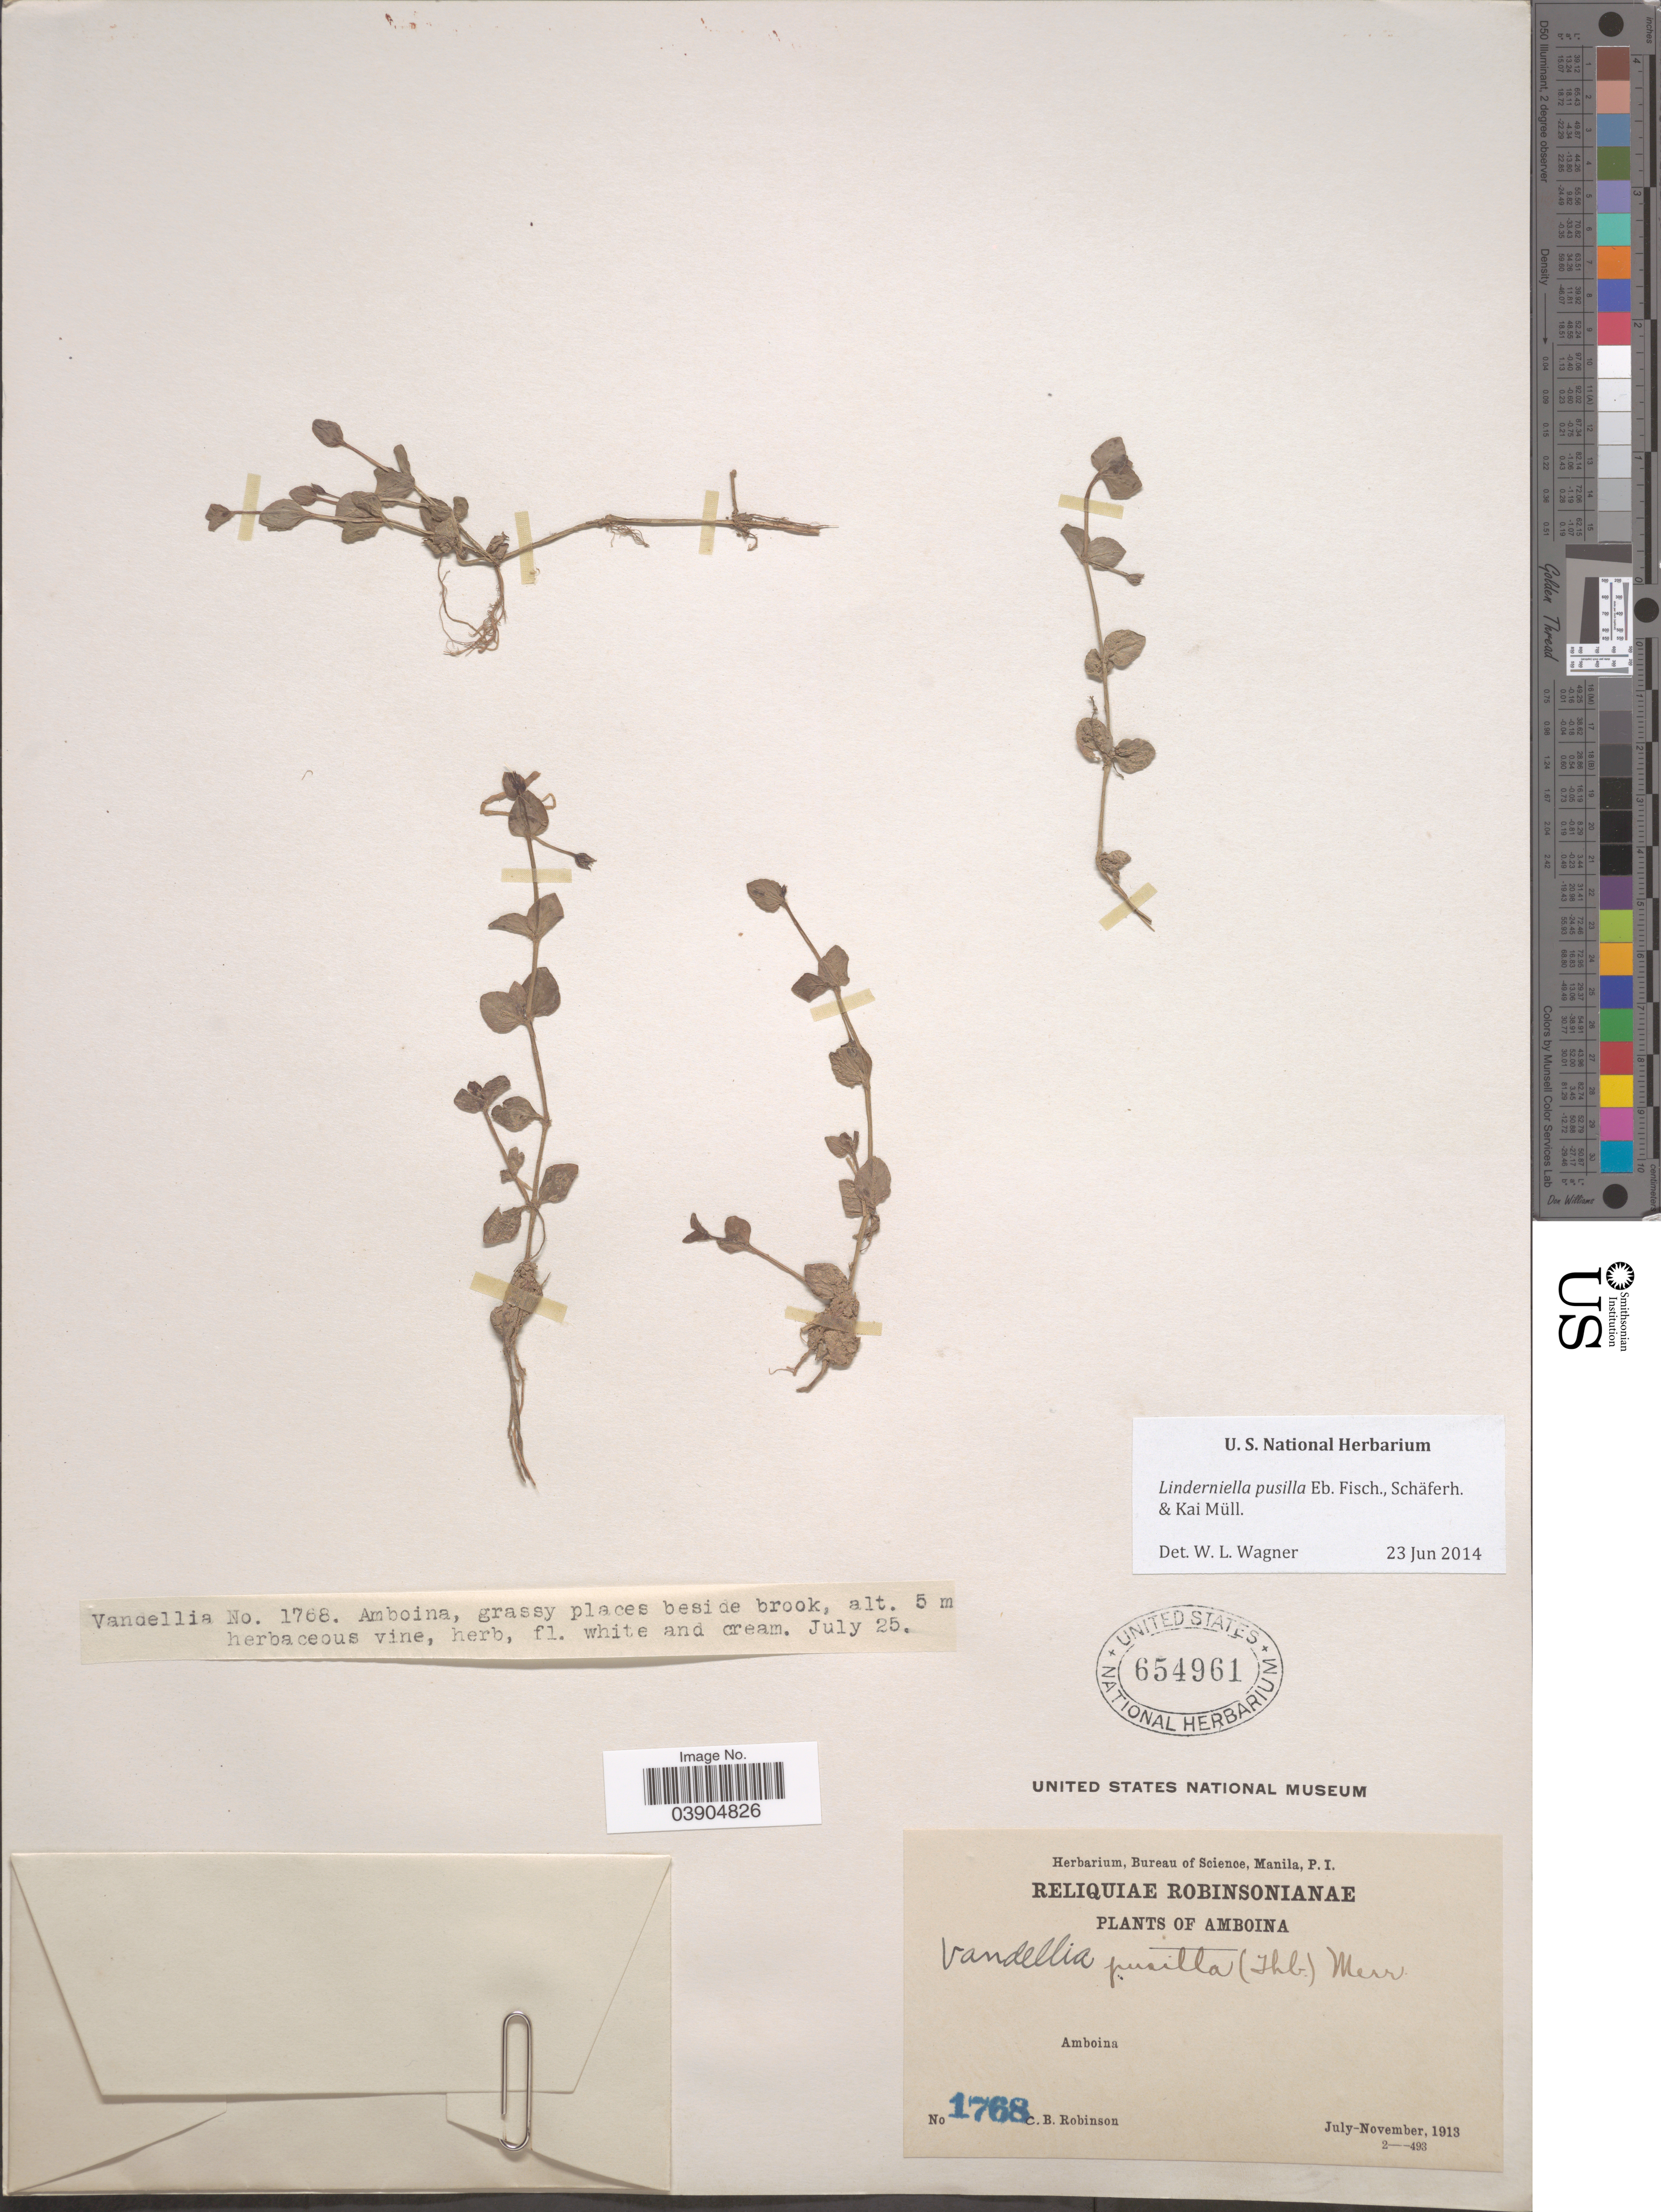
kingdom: Plantae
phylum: Tracheophyta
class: Magnoliopsida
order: Lamiales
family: Linderniaceae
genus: Lindernia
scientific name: Lindernia pusilla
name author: (Willd.) Bold.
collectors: C. Robinson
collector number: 1768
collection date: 1913-07-25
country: Indonesia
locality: Amboina.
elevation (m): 5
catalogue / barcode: US 654961